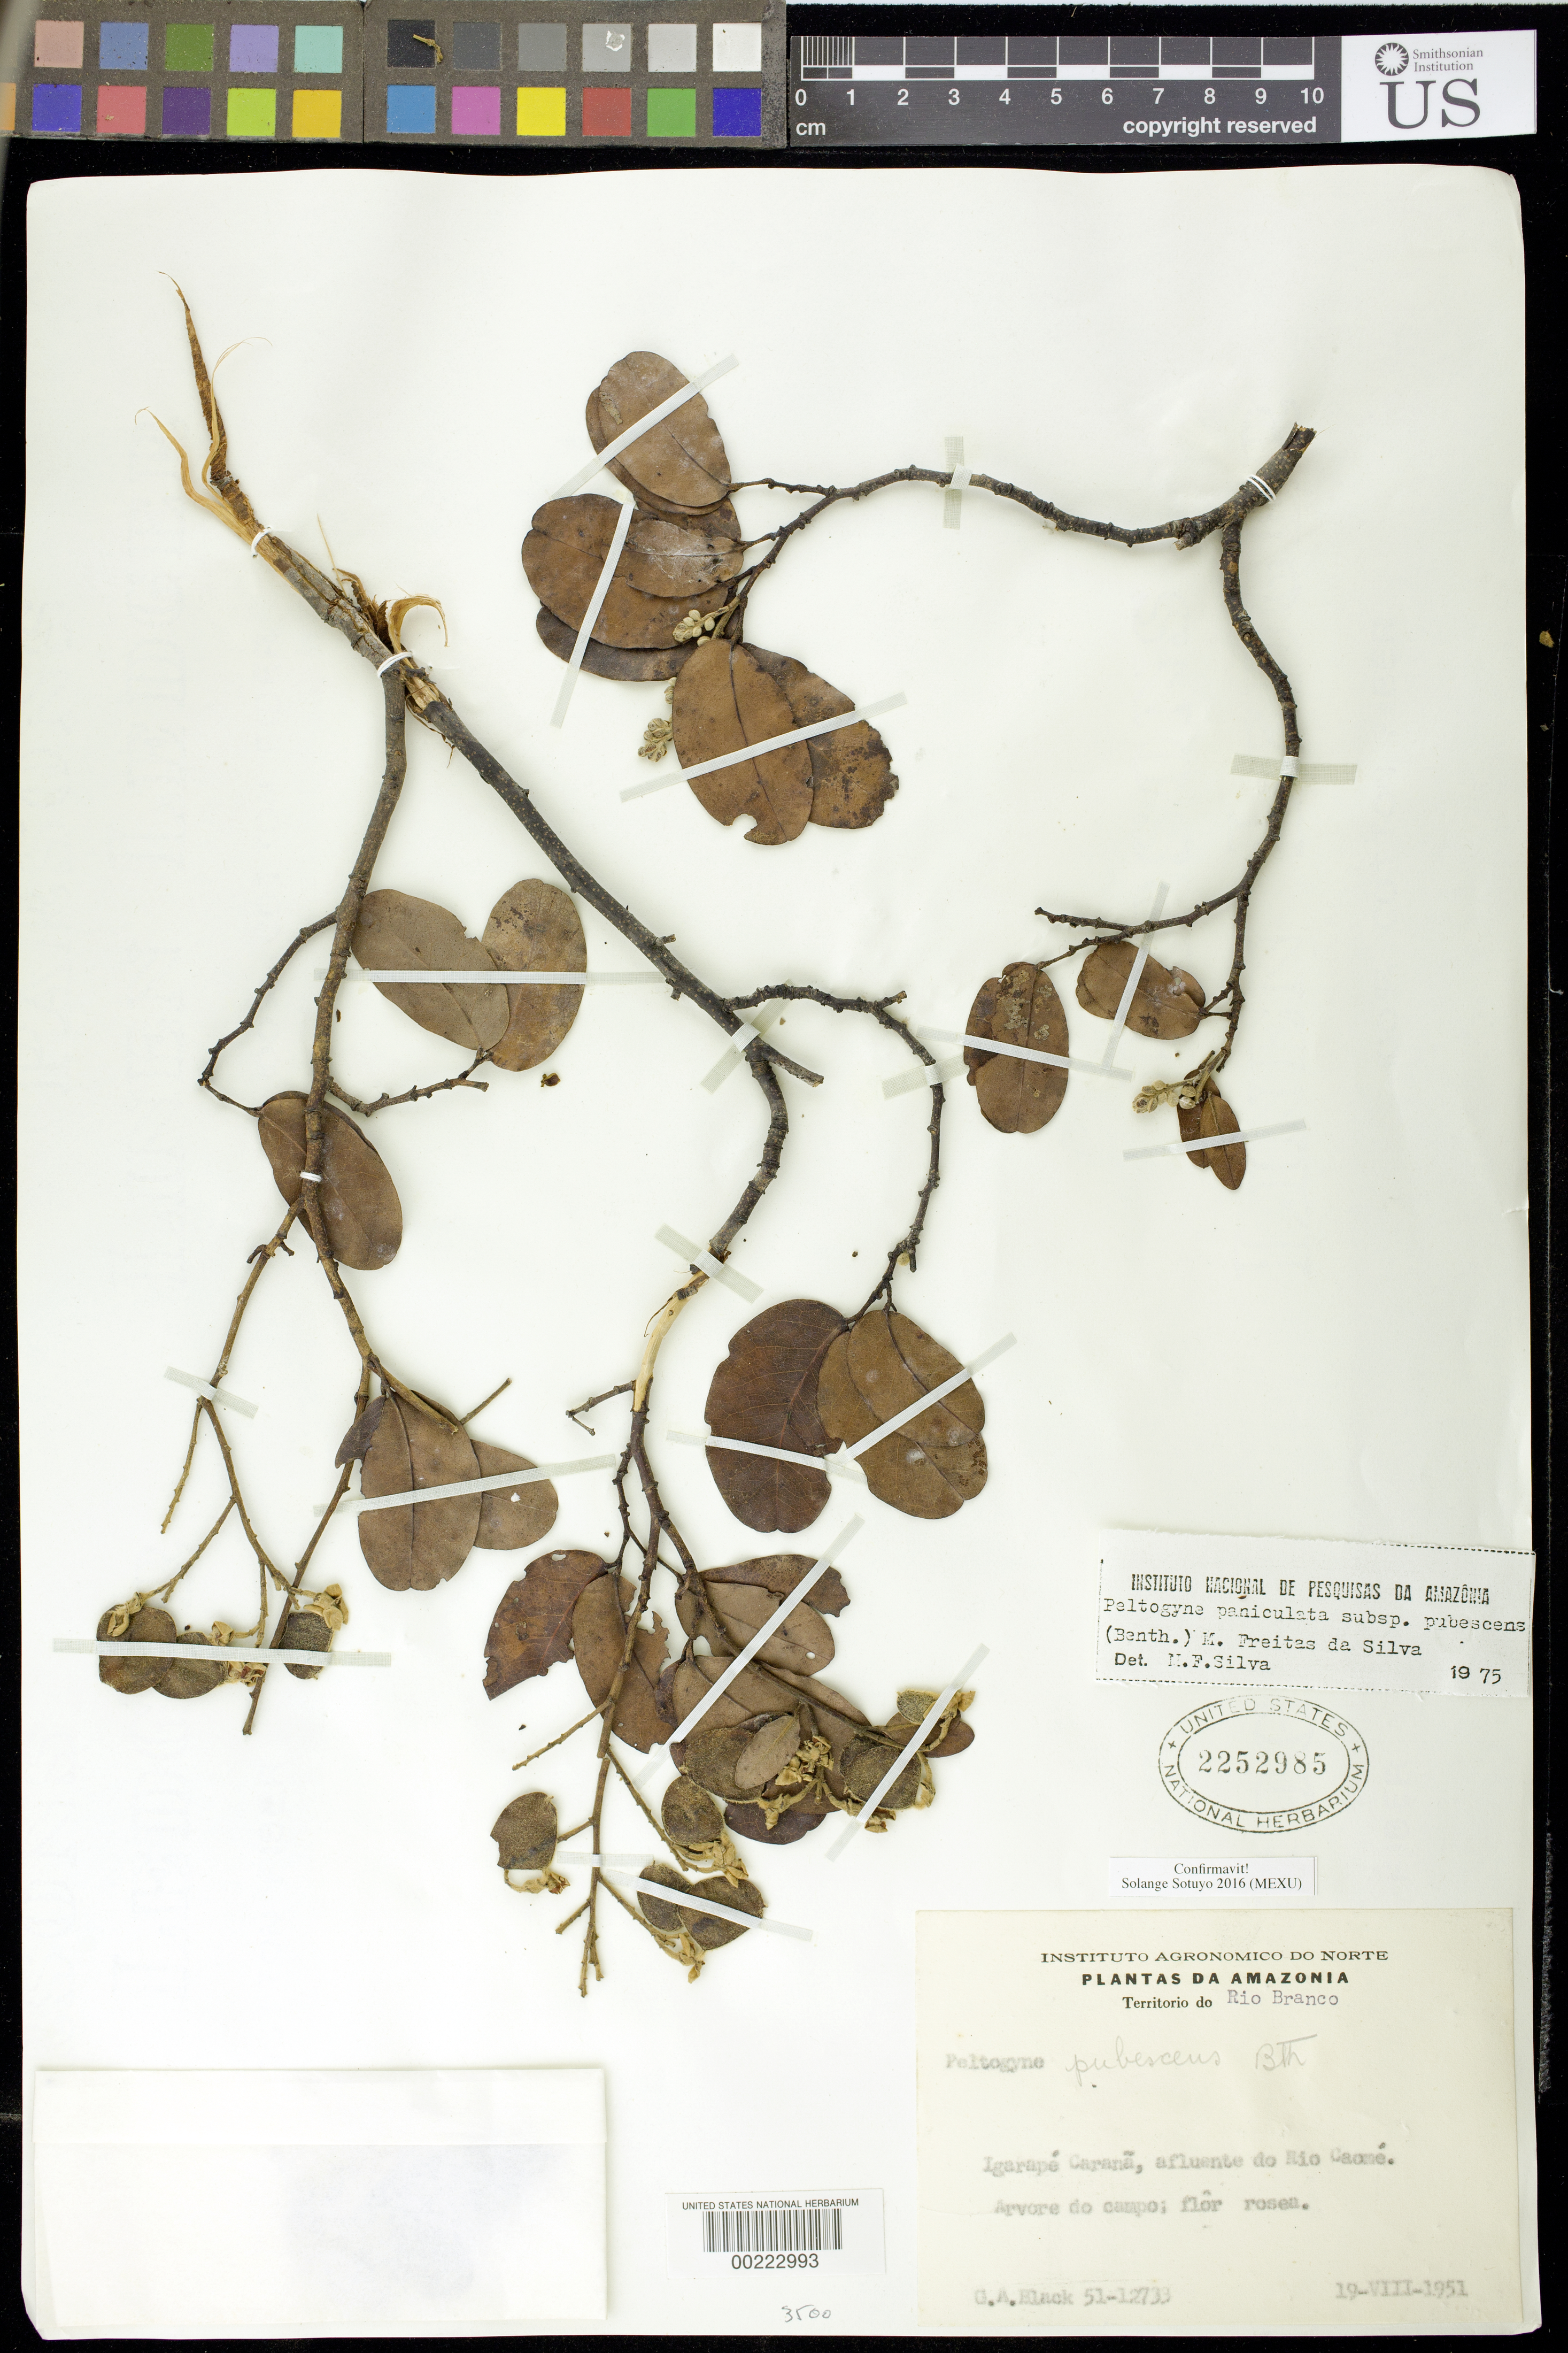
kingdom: Plantae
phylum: Tracheophyta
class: Magnoliopsida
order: Fabales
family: Fabaceae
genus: Peltogyne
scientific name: Peltogyne paniculata subsp. pubescens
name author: (Benth.) M.F. Silva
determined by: Sotuyo, Solange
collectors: G. A. Black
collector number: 51-12733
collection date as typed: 19 Aug 1951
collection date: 1951-08-19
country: Brazil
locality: Igarape carana, affluent of rio caome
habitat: Campo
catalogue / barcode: US 2252985